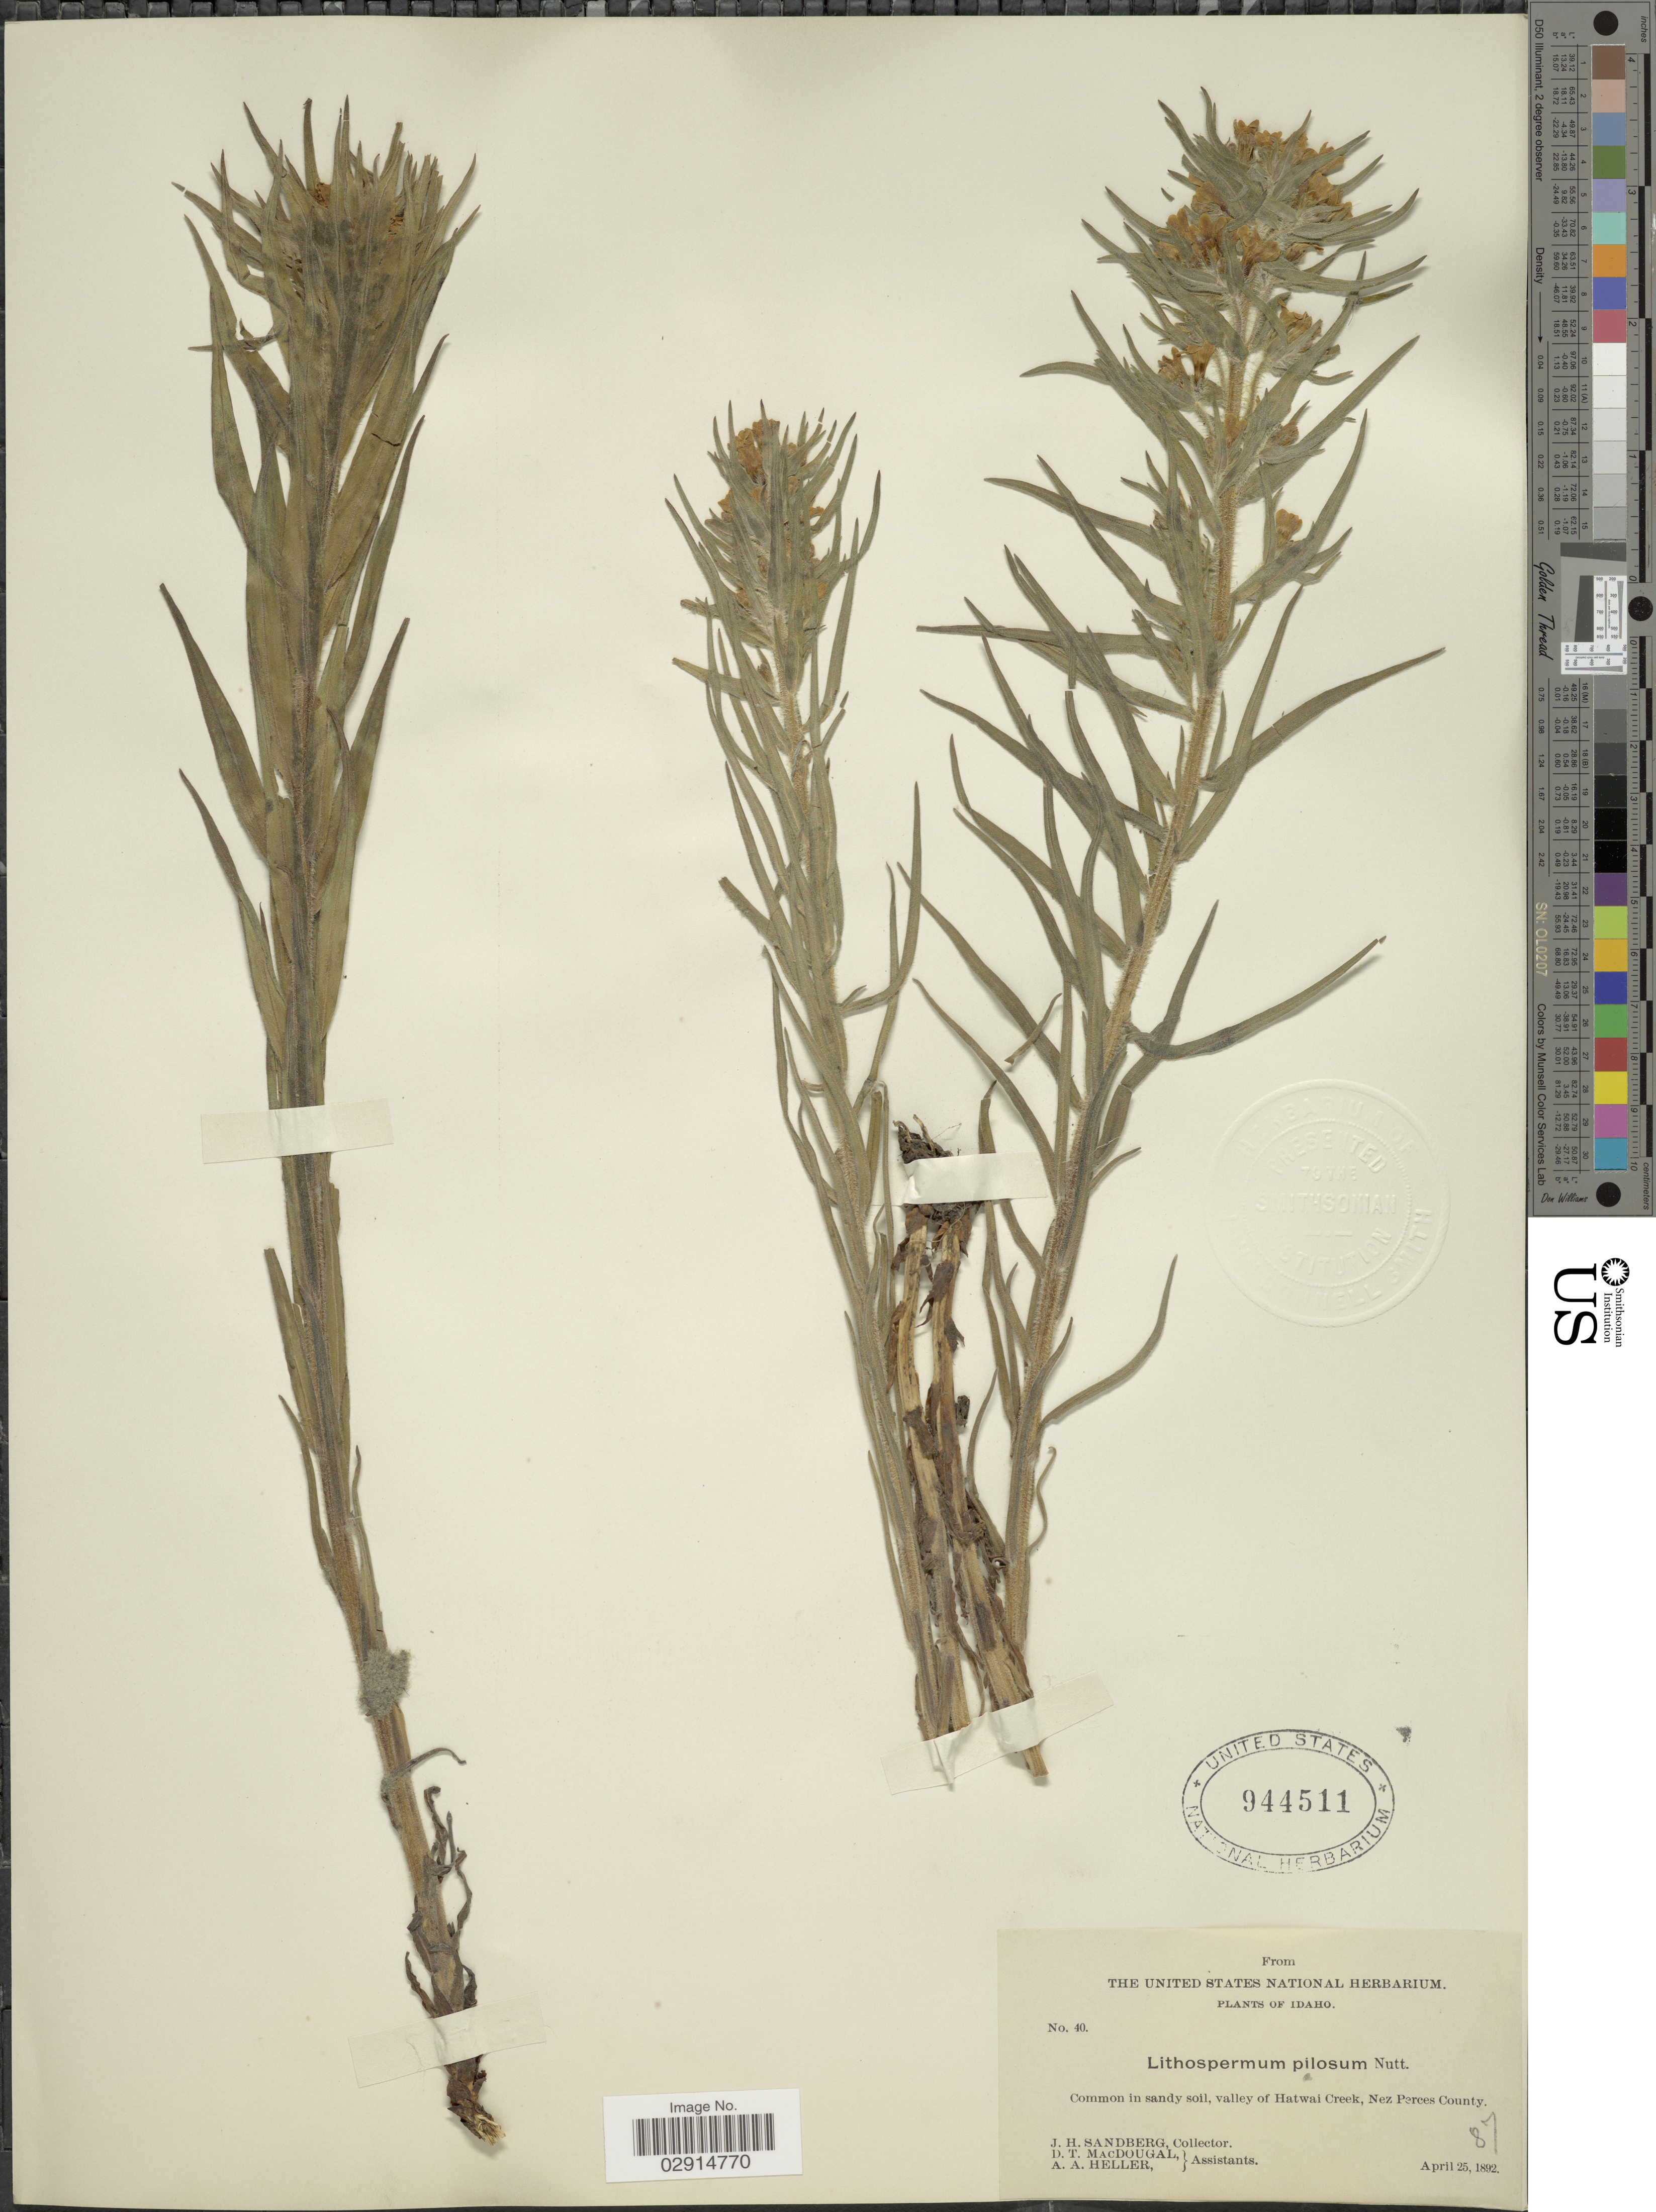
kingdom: Plantae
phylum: Tracheophyta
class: Magnoliopsida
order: Boraginales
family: Boraginaceae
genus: Lithospermum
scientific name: Lithospermum ruderale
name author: Douglas ex Lehm.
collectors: J. H. Sandberg, D. T. MacDougal & A. A. Heller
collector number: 40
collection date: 1892-04-25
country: United States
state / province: Idaho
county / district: Nez Perce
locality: Common in sandy soil, valley of Hatwai Creek, Nez Perces County.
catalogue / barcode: US 944511